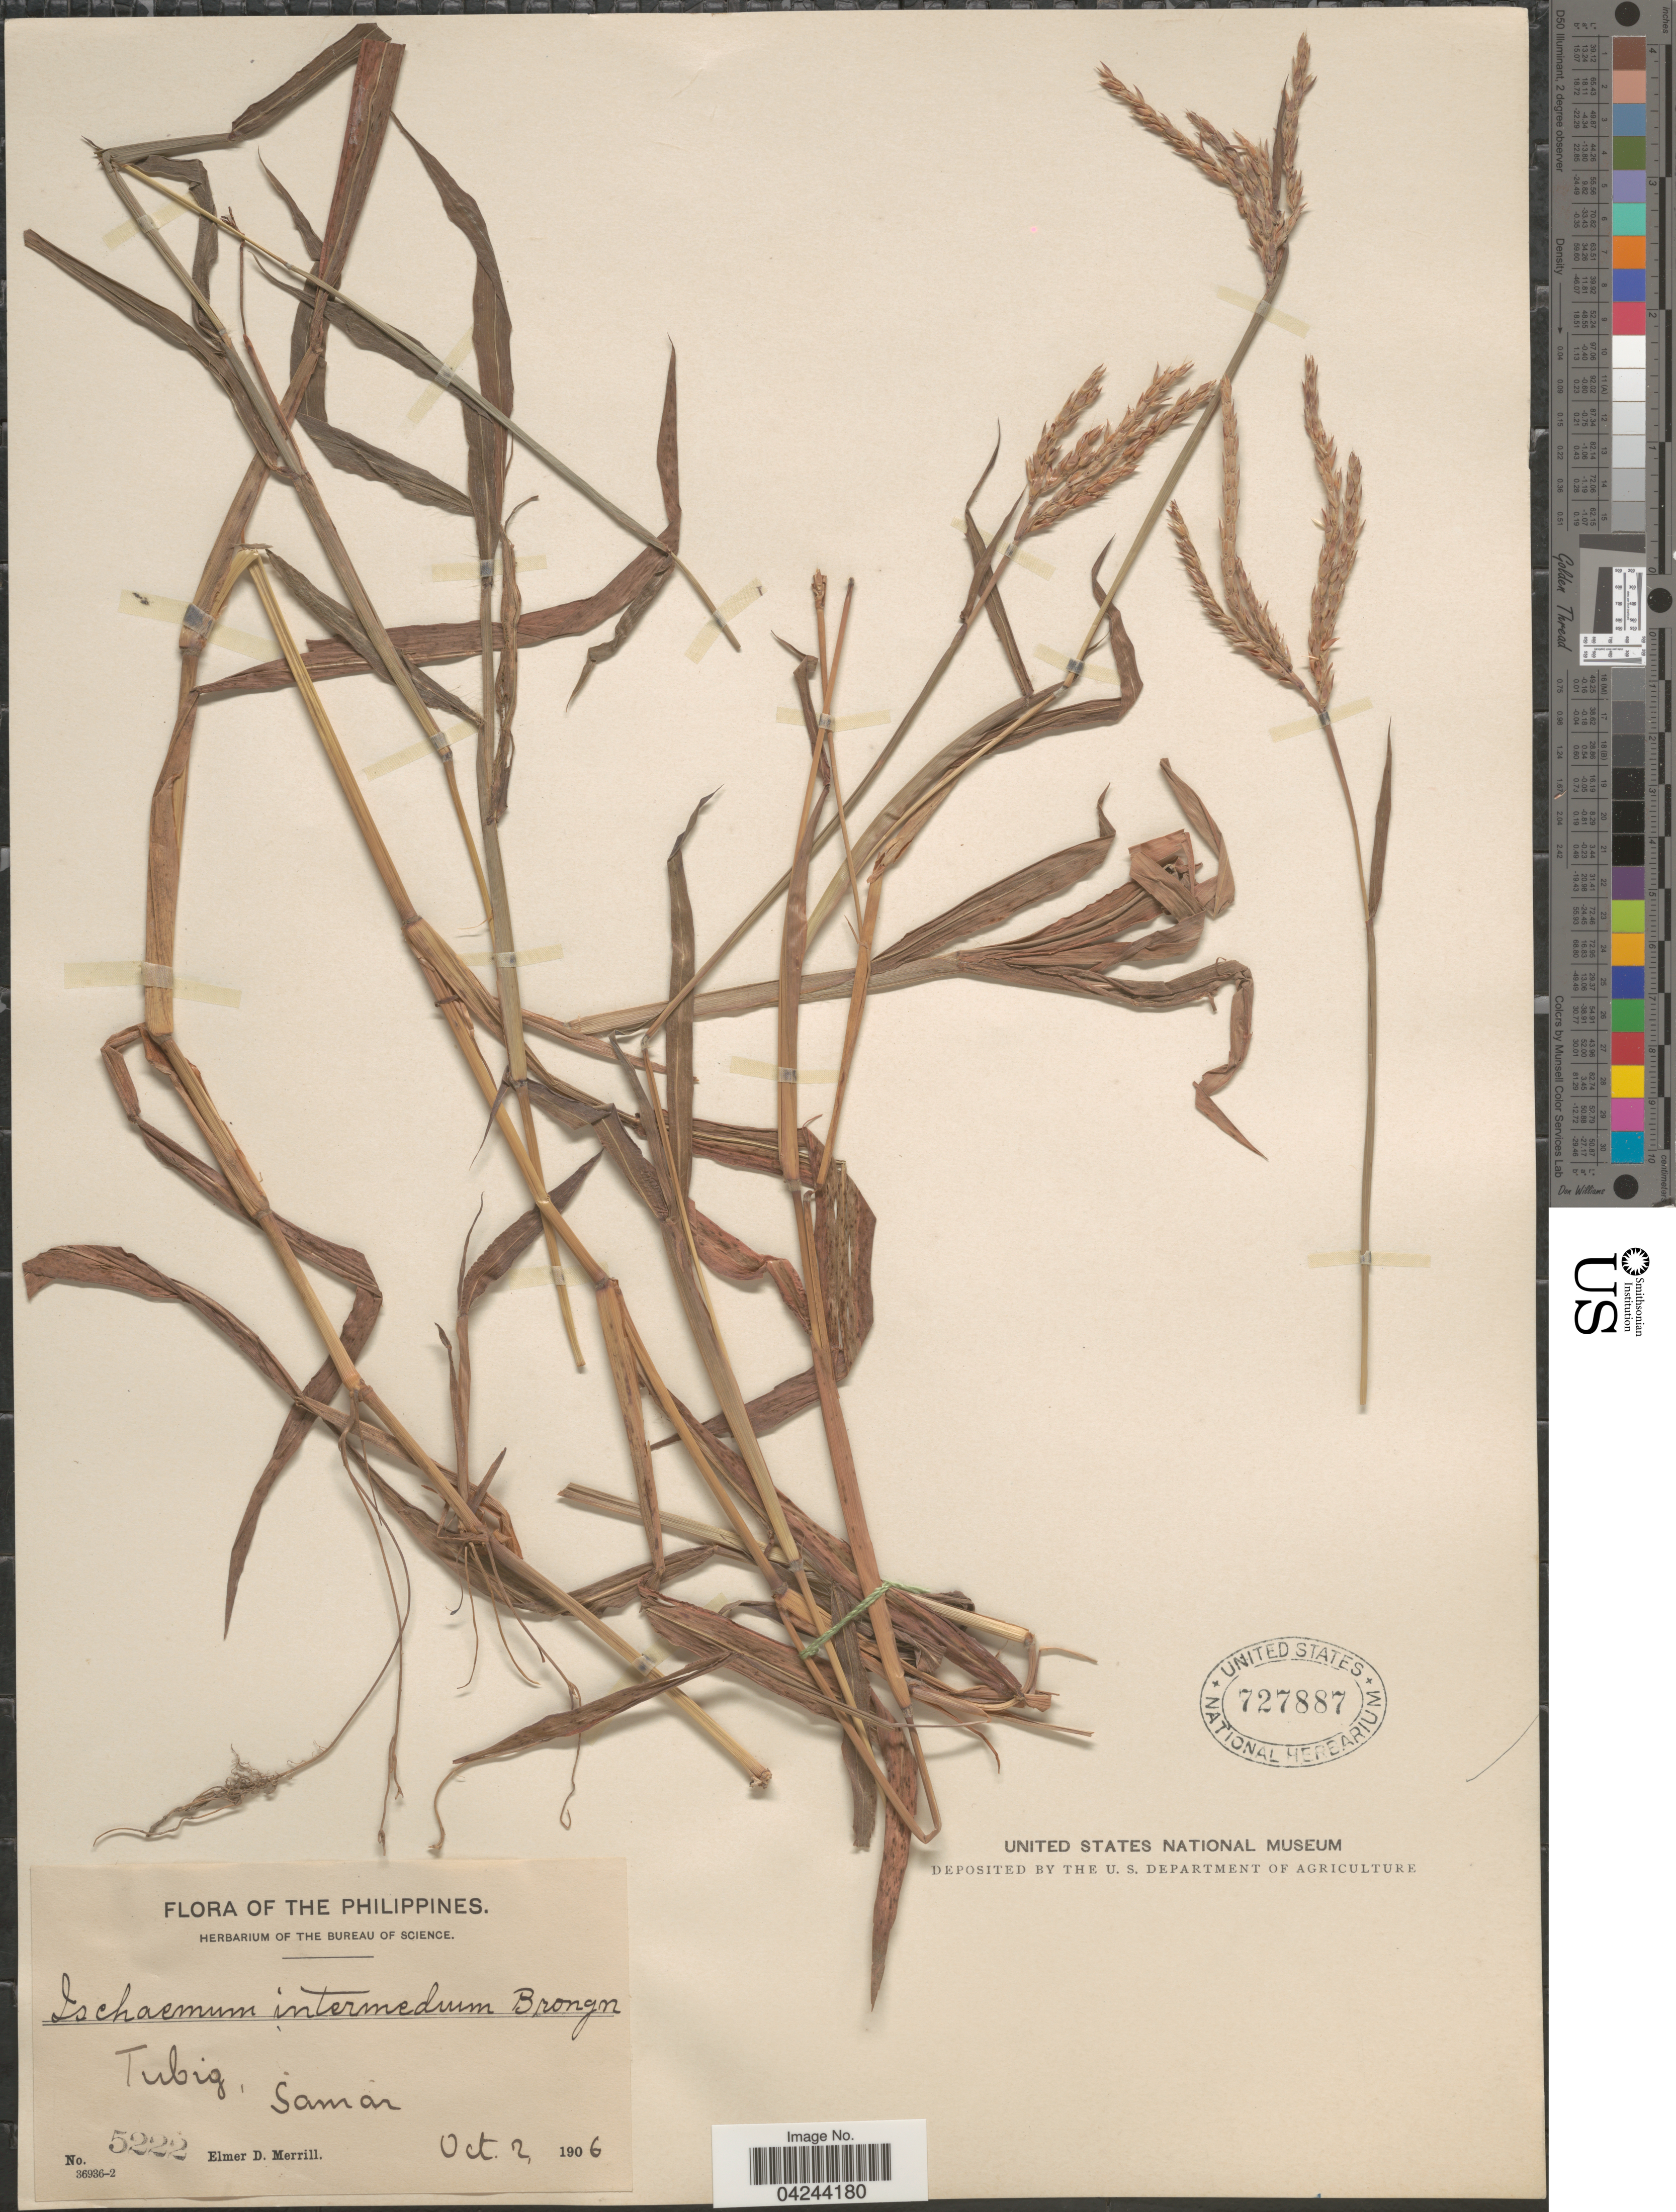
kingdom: Plantae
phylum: Tracheophyta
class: Liliopsida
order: Poales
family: Poaceae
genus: Ischaemum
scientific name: Ischaemum polystachyum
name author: J. Presl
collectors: E. D. Merrill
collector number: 5222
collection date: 1906-10-02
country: Philippines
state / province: Eastern Visayas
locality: Tubig, Samar.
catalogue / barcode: US 727887